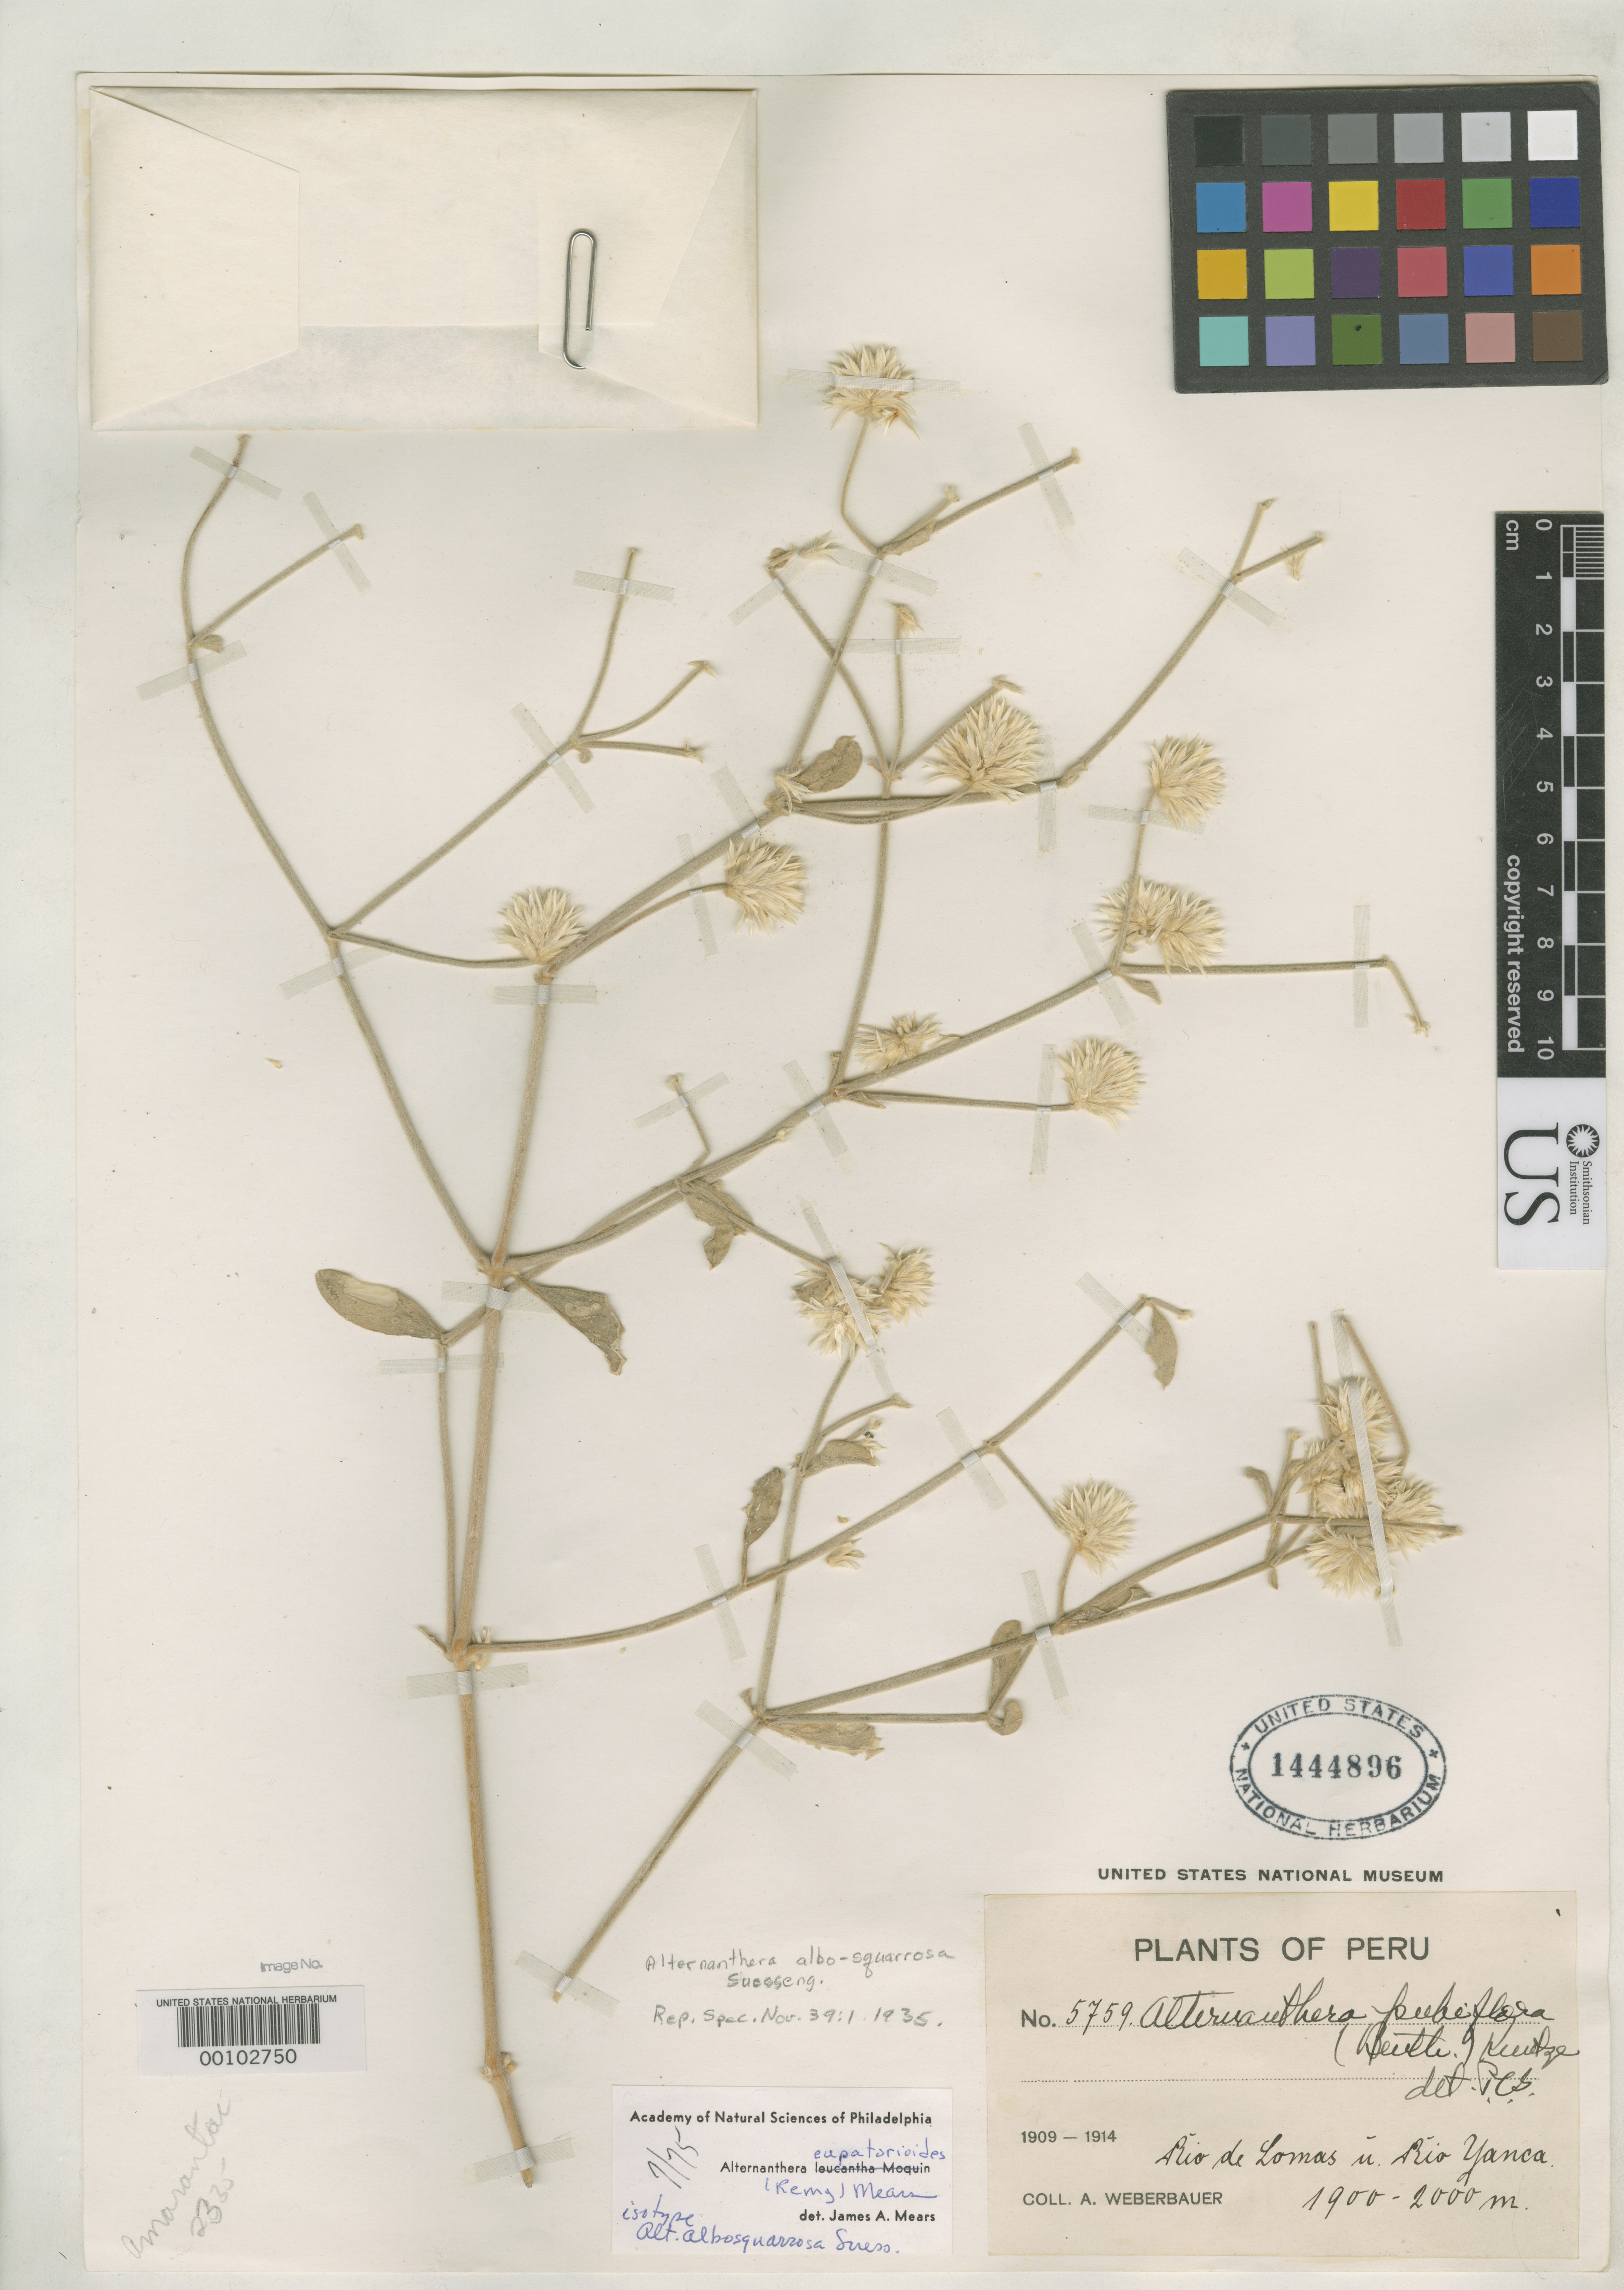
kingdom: Plantae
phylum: Tracheophyta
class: Magnoliopsida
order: Caryophyllales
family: Amaranthaceae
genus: Alternanthera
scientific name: Alternanthera albo-squarrosa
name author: Suess.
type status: Isotype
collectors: A. Weberbauer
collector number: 5759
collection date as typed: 1909 to -- --- 1914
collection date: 1909/1914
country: Peru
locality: Río de Lomas and Río Yanca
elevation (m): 1900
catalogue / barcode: US 1444896